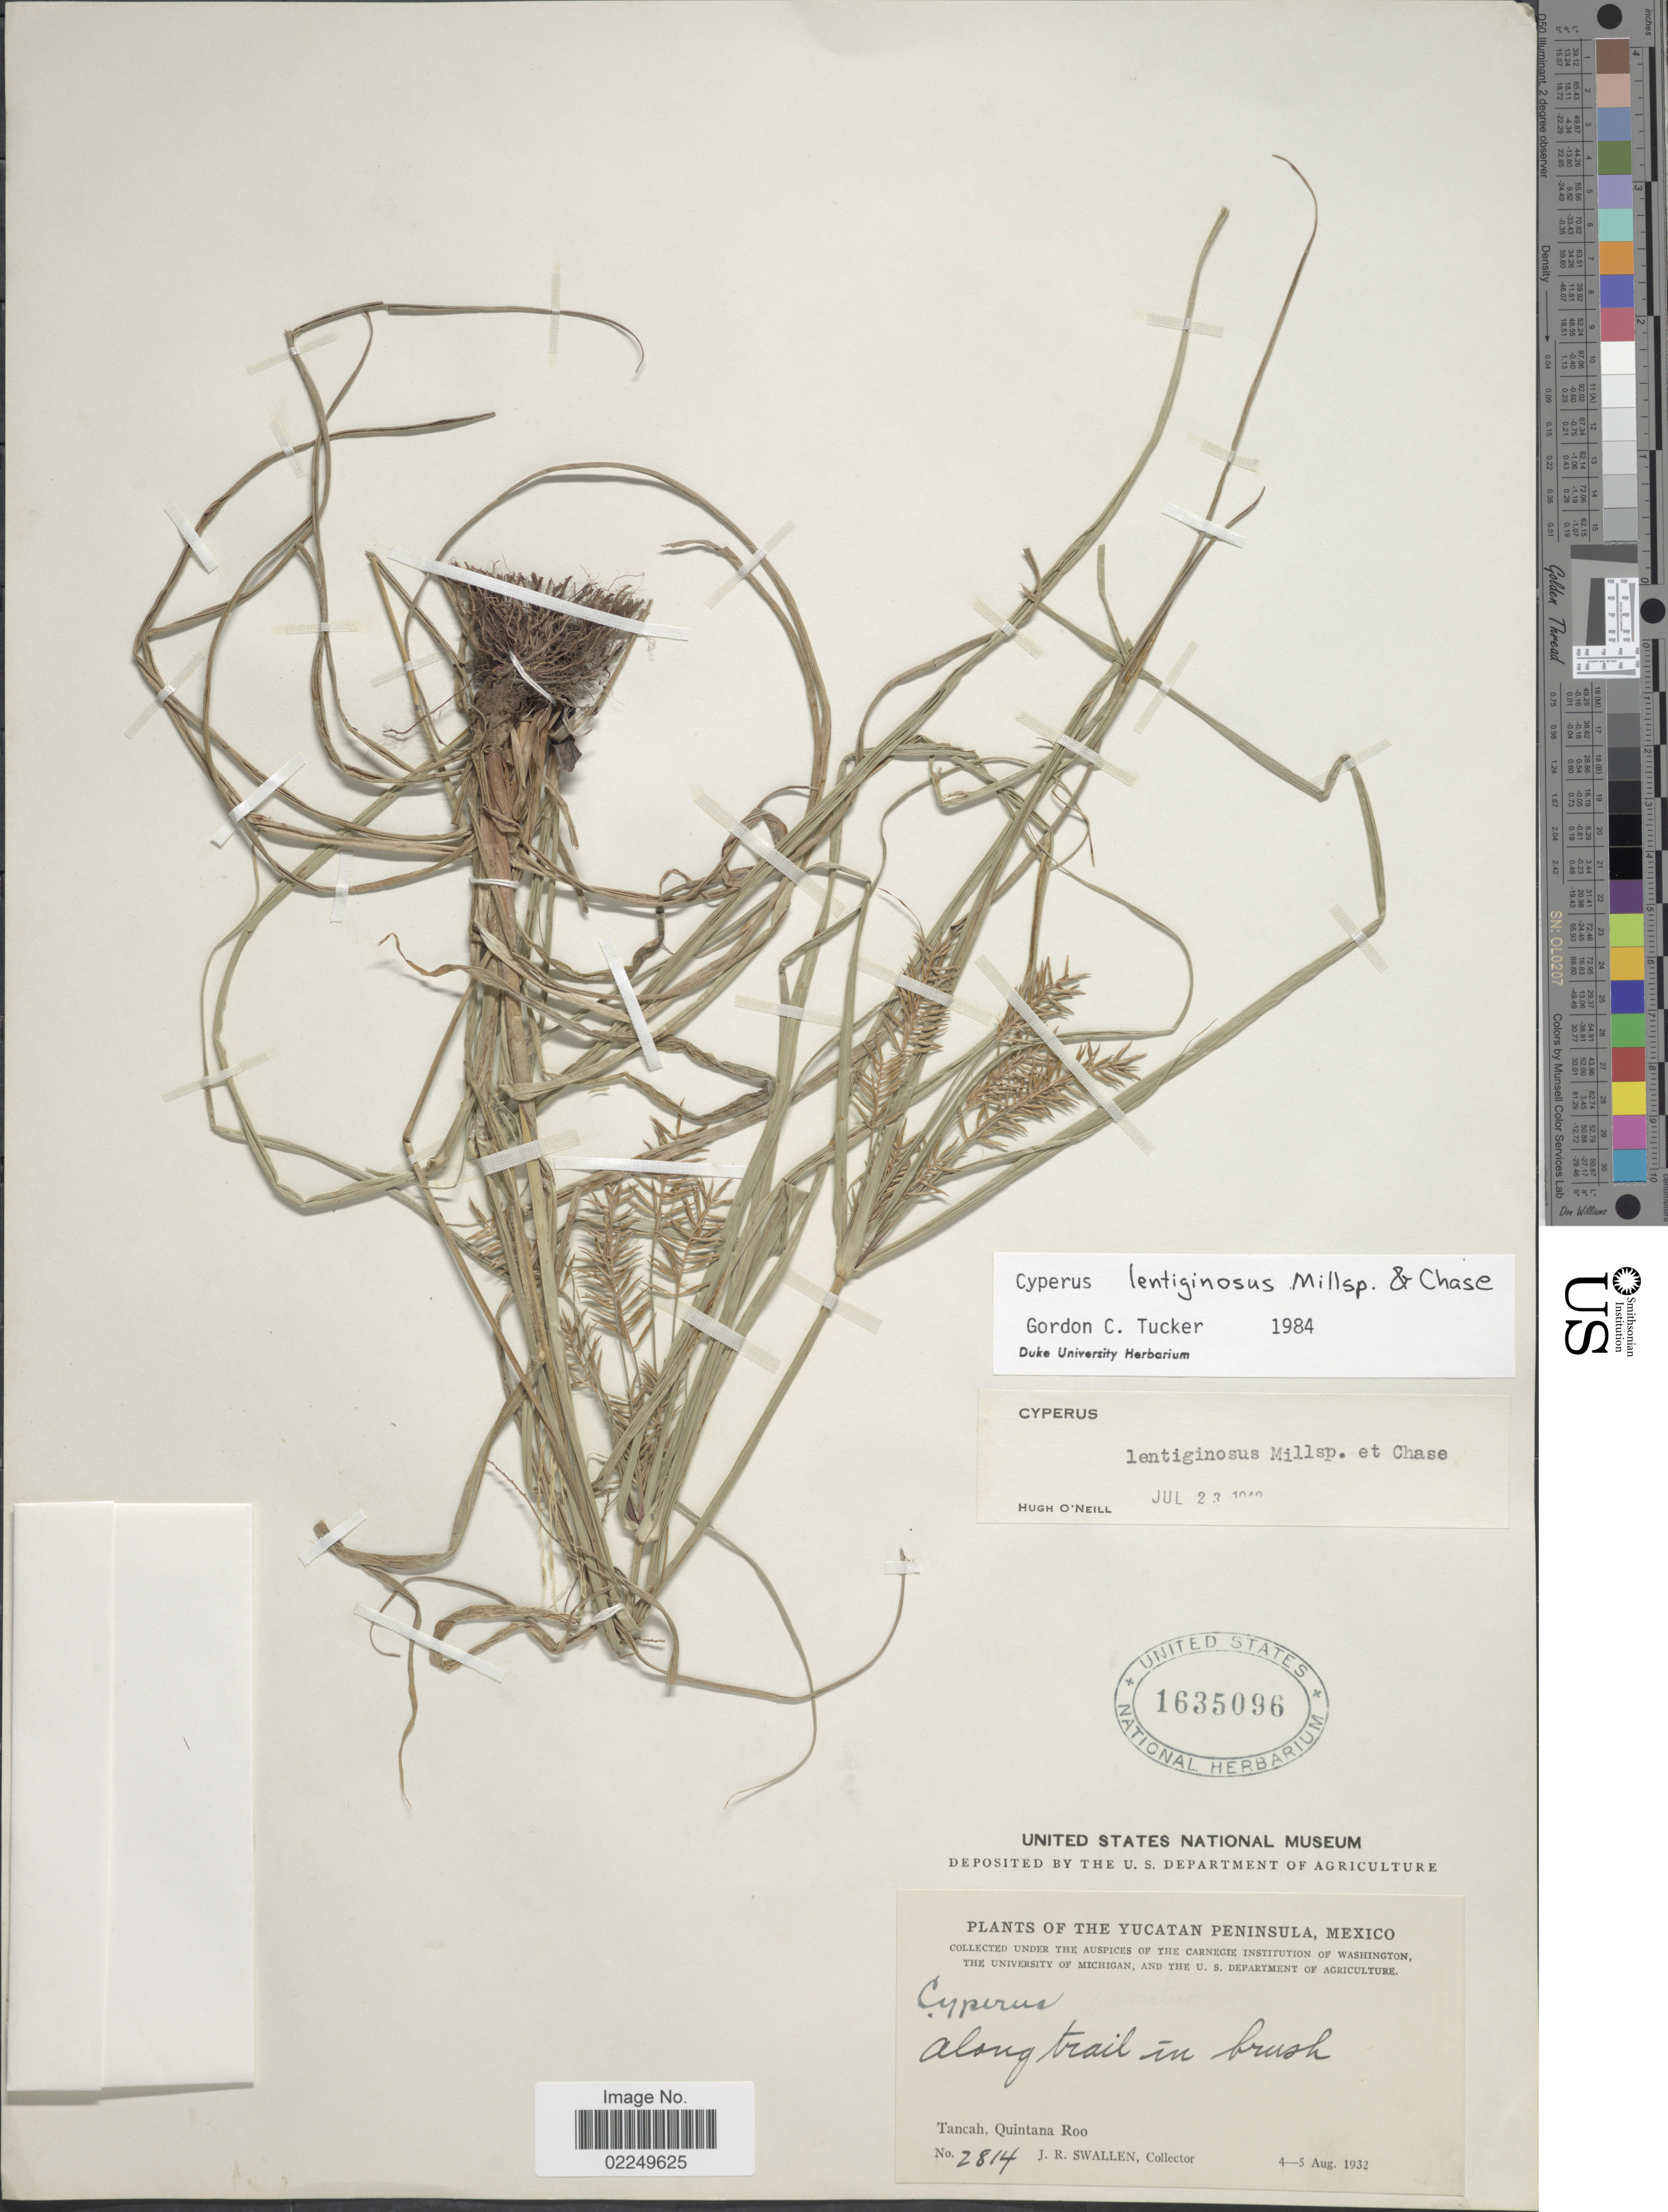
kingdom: Plantae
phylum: Tracheophyta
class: Liliopsida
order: Poales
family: Cyperaceae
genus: Cyperus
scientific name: Cyperus lentiginosus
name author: Millsp. & Chase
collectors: J. R. Swallen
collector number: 2814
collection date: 1932-08-04/1932-08-05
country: Mexico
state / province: Quintana Roo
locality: The Yucatan Peninsula, Mexico, Tancah, Quintana Roo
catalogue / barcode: US 1635096